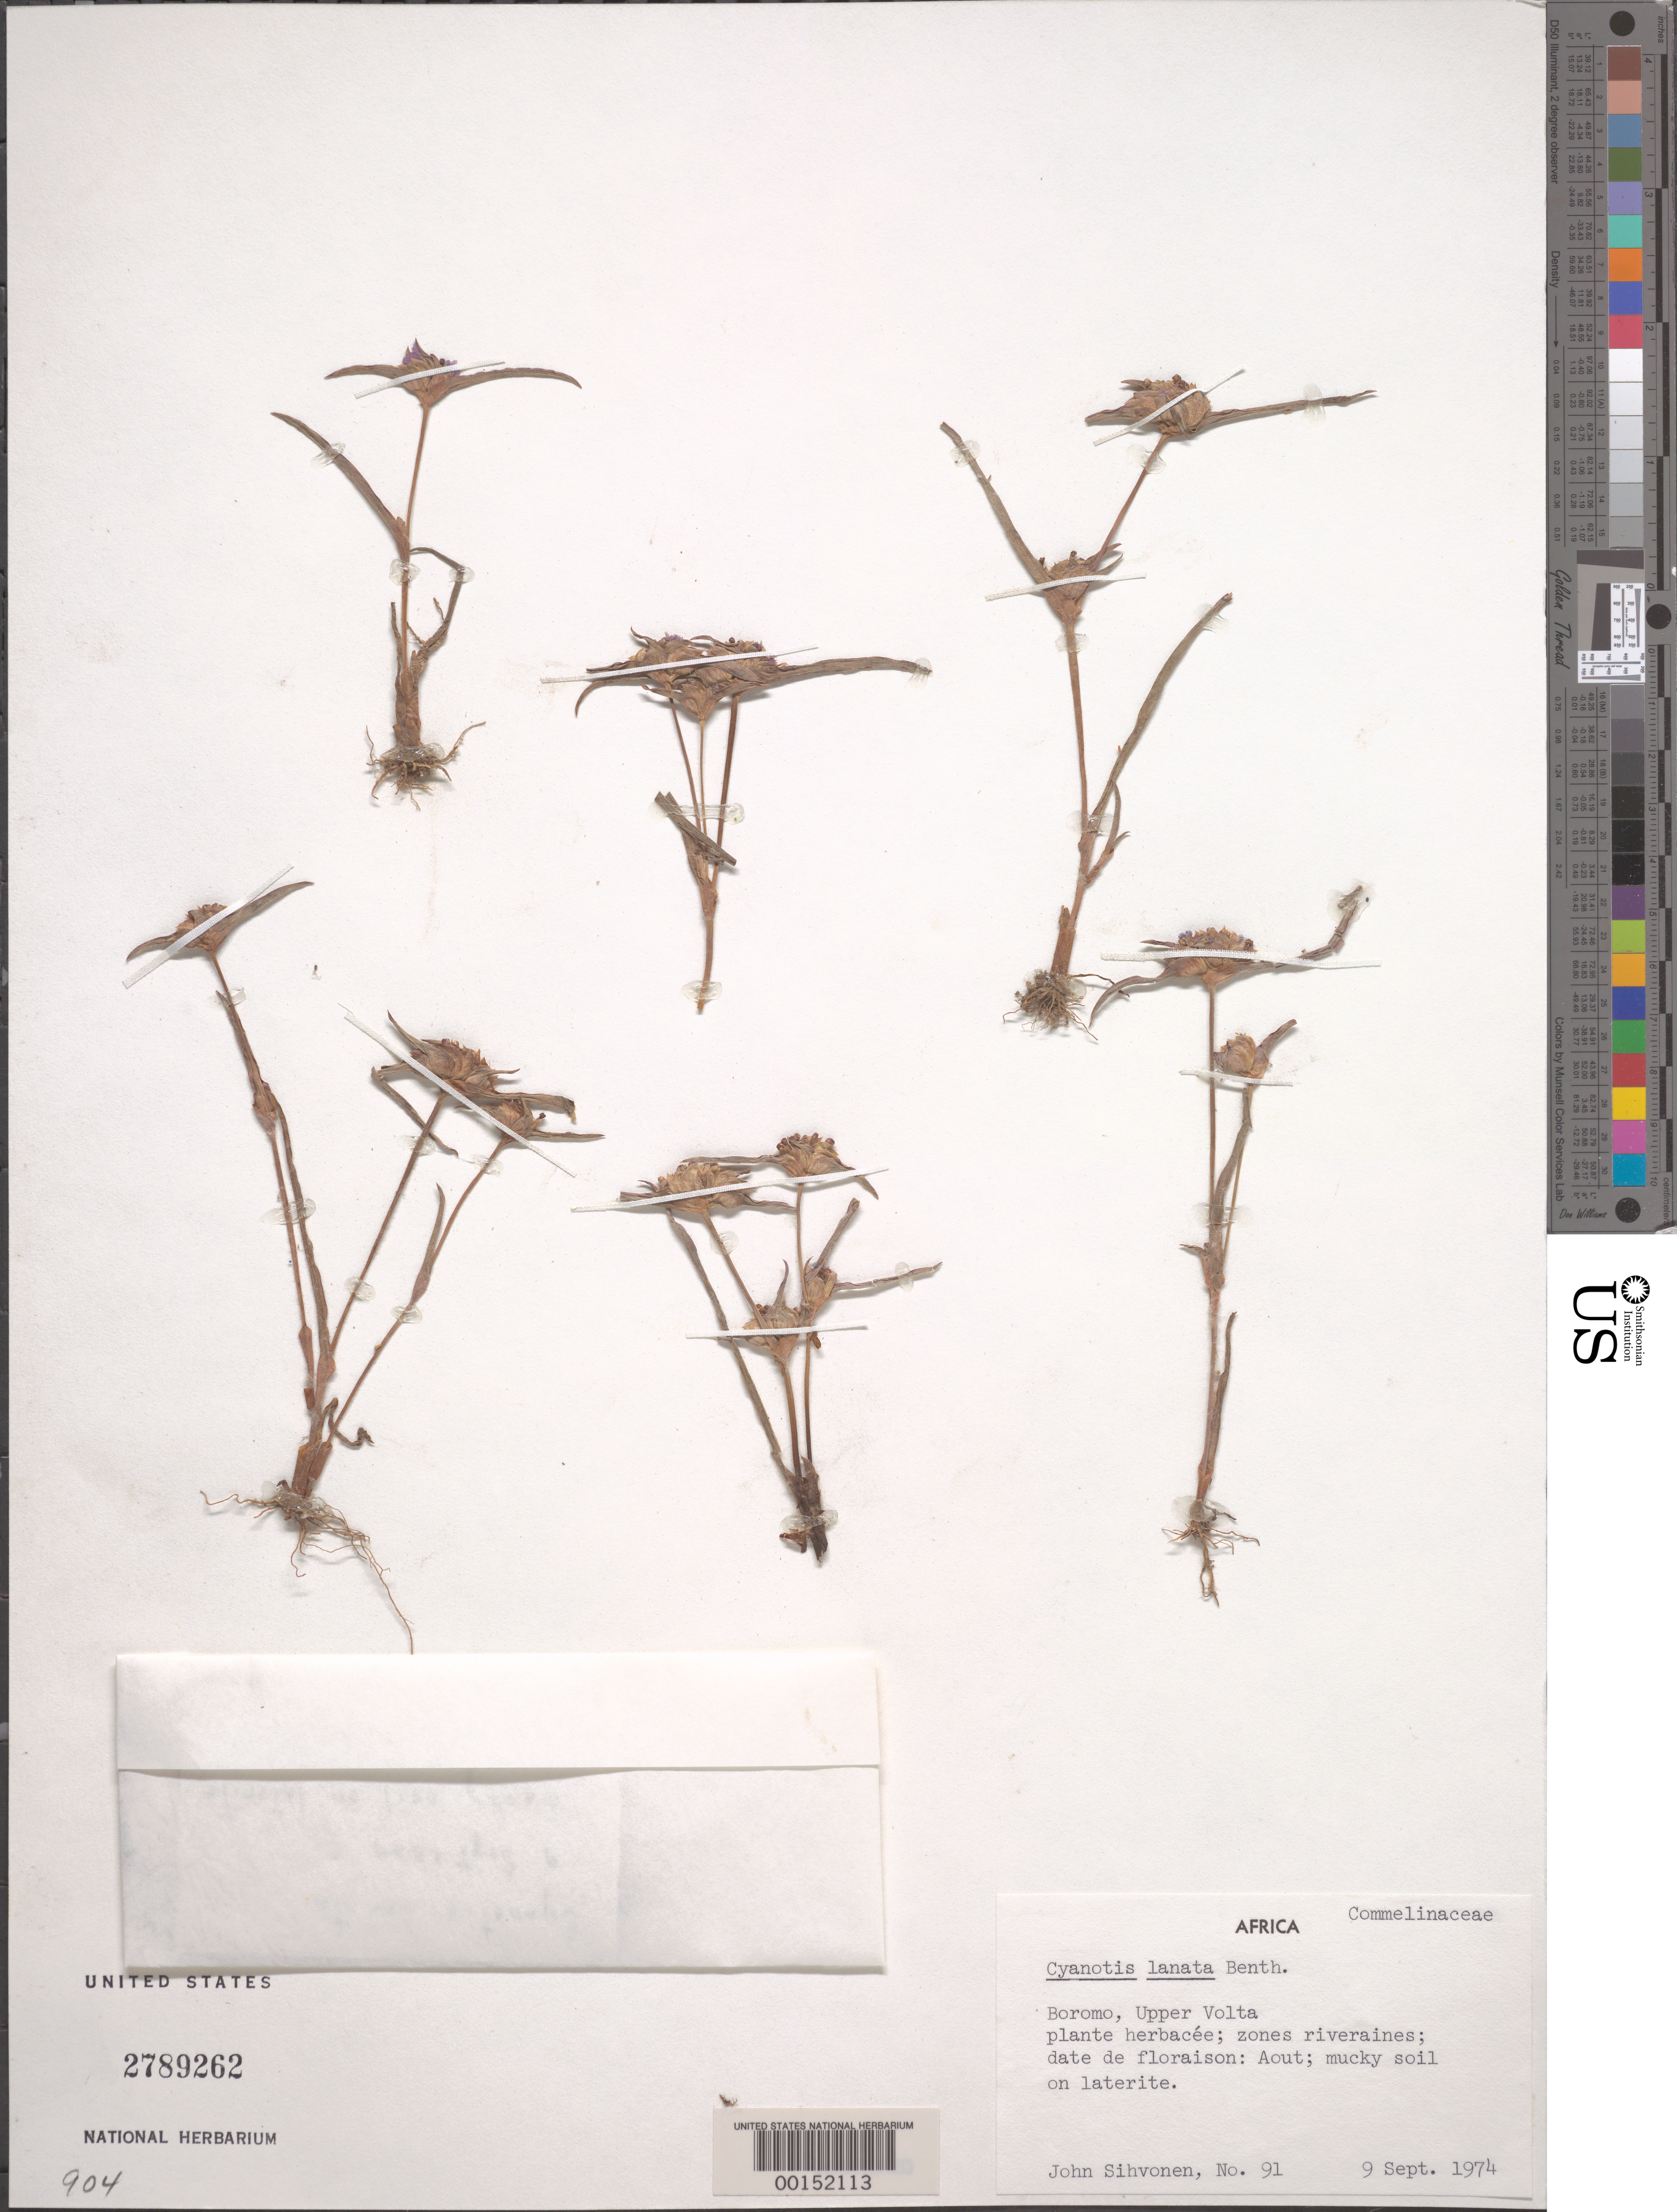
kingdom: Plantae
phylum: Tracheophyta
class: Liliopsida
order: Commelinales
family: Commelinaceae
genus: Cyanotis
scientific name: Cyanotis lanata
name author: Benth.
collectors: J. Sihvonen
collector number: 91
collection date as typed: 09 Sep 1974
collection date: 1974-09-09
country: Burkina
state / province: Boucle du Mouhoun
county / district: Mouhoun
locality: Boromo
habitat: Riveraine area; mucky soil on laterite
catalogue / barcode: US 2789262